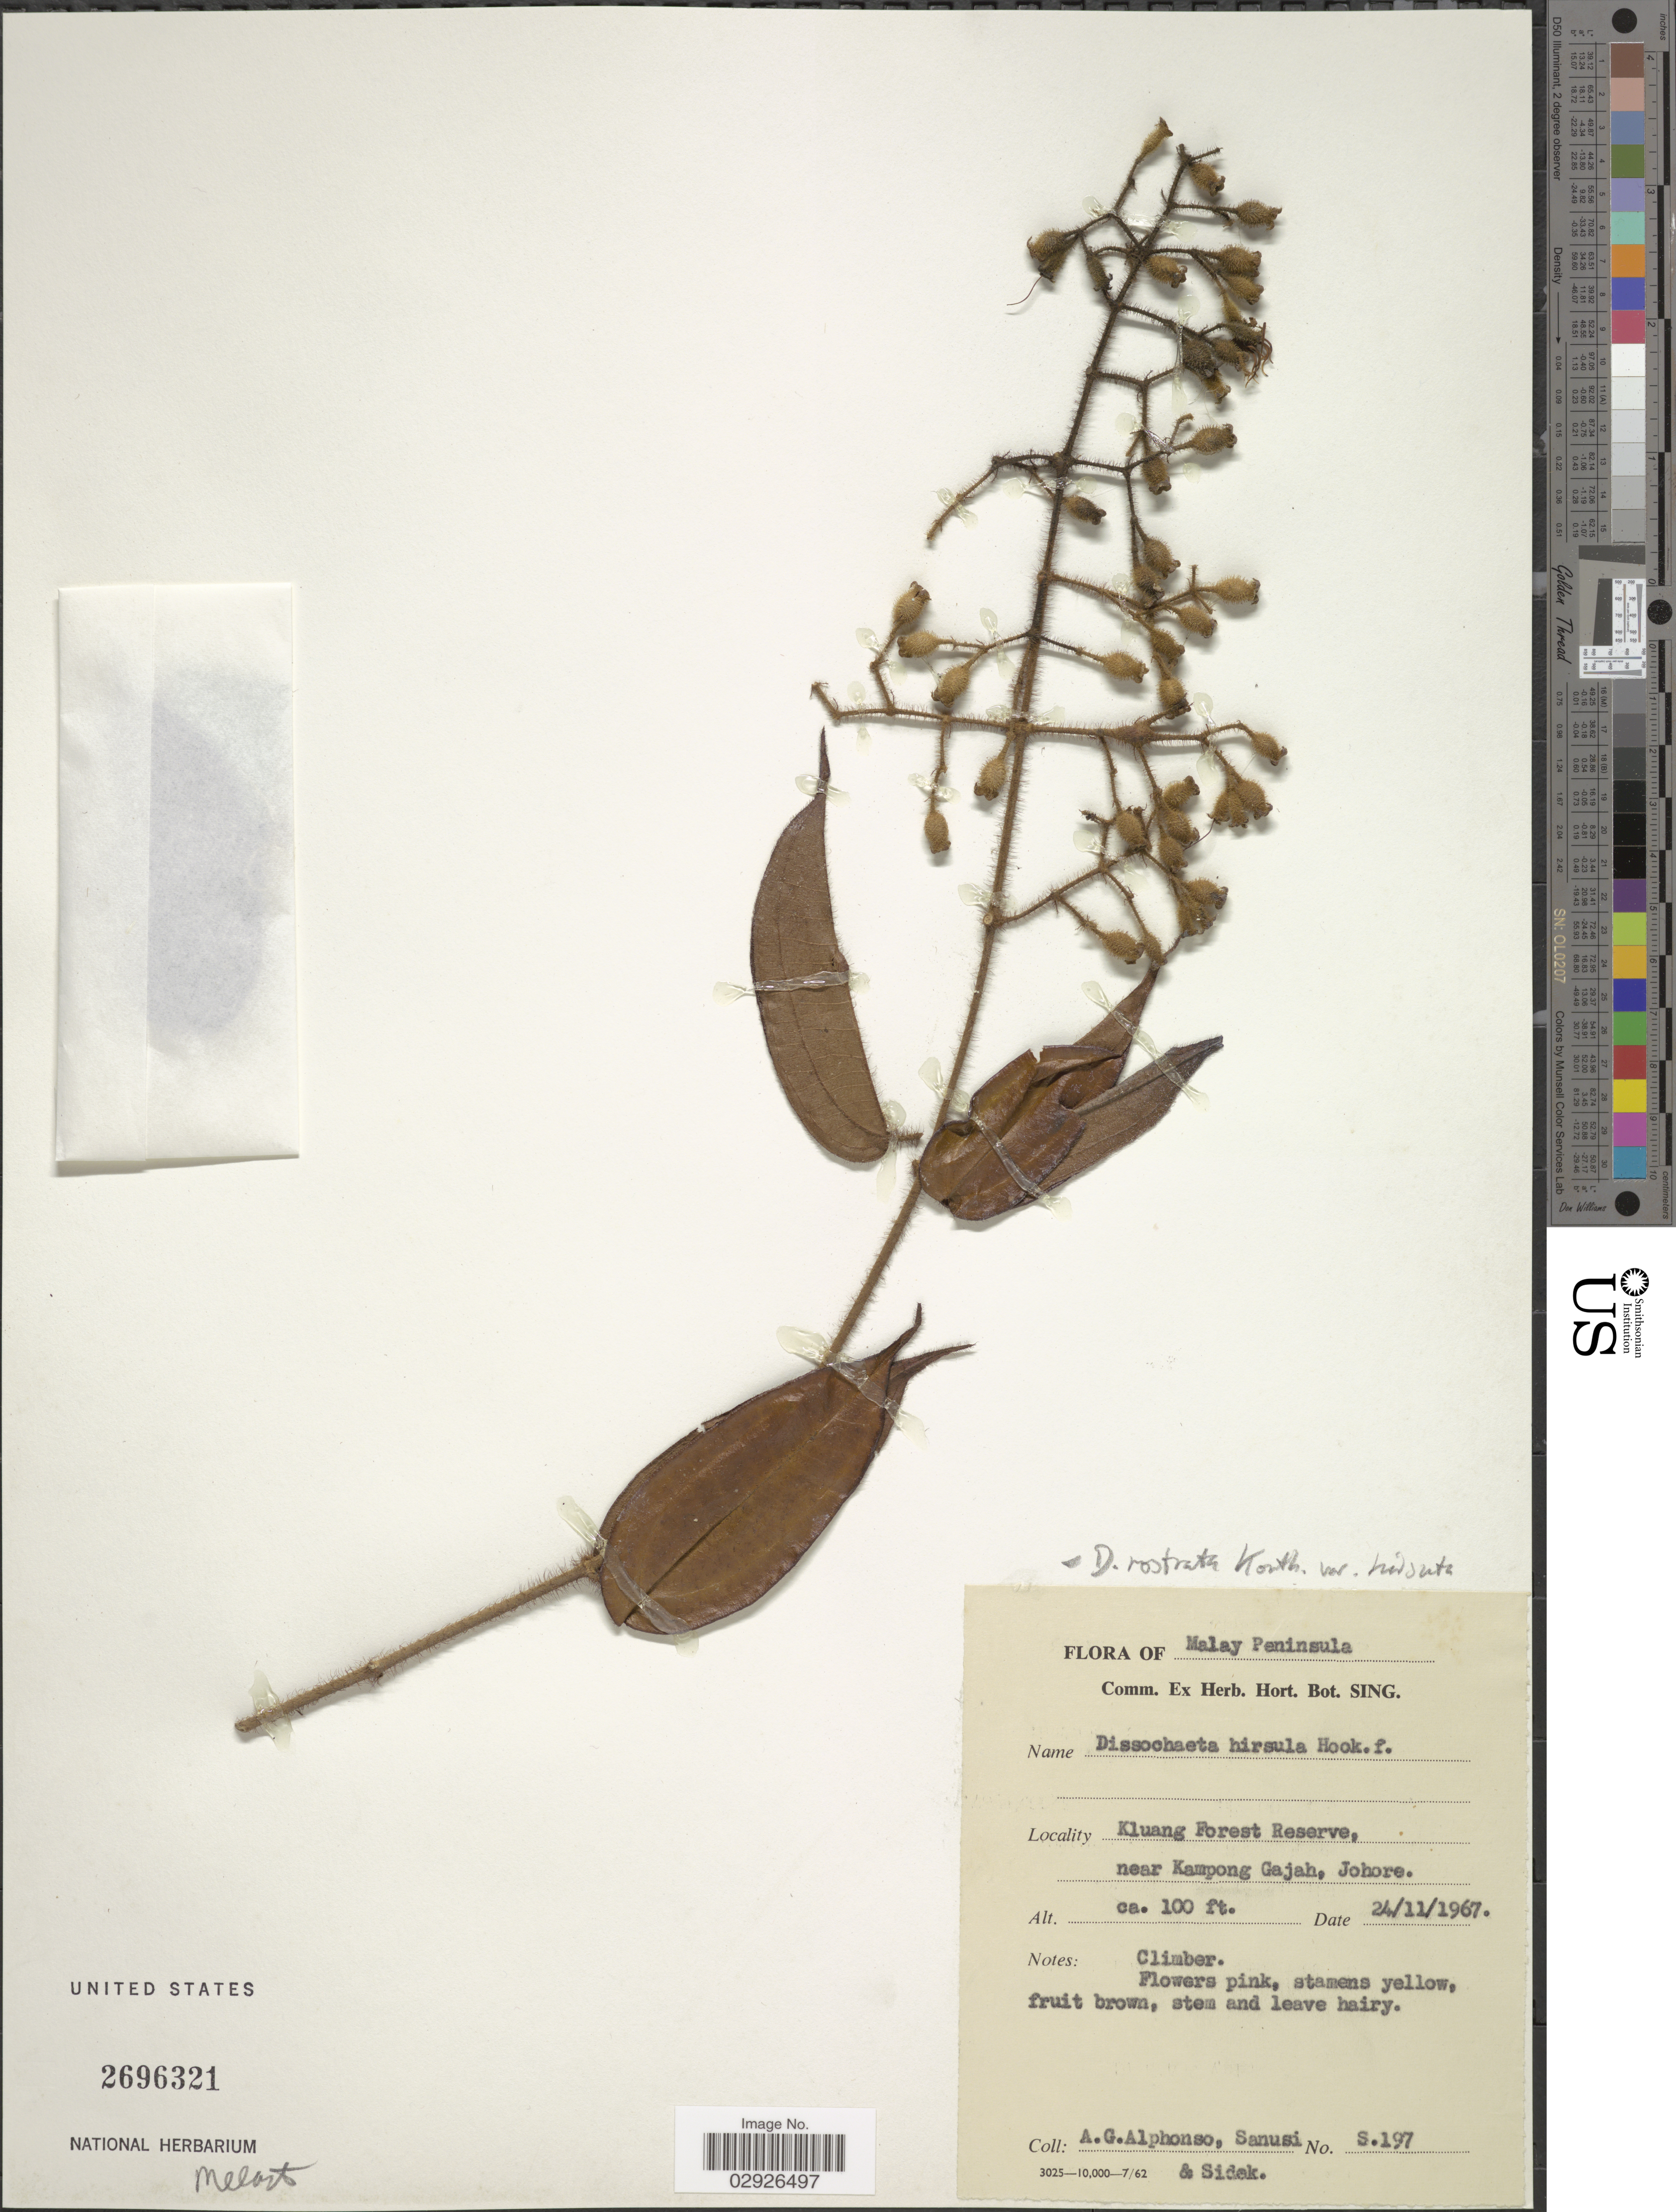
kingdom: Plantae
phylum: Tracheophyta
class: Magnoliopsida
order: Myrtales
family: Melastomataceae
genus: Dissochaeta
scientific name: Dissochaeta rostrata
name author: Korth.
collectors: A. G. Alphonso, Sarih, S. & -. Sidek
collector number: S197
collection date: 1967-11-24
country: Malaysia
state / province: Johor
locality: Malay Peninsula. Kluang Forest Reserve, near Kampong Gajah, Johore.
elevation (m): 30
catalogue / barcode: US 2696321